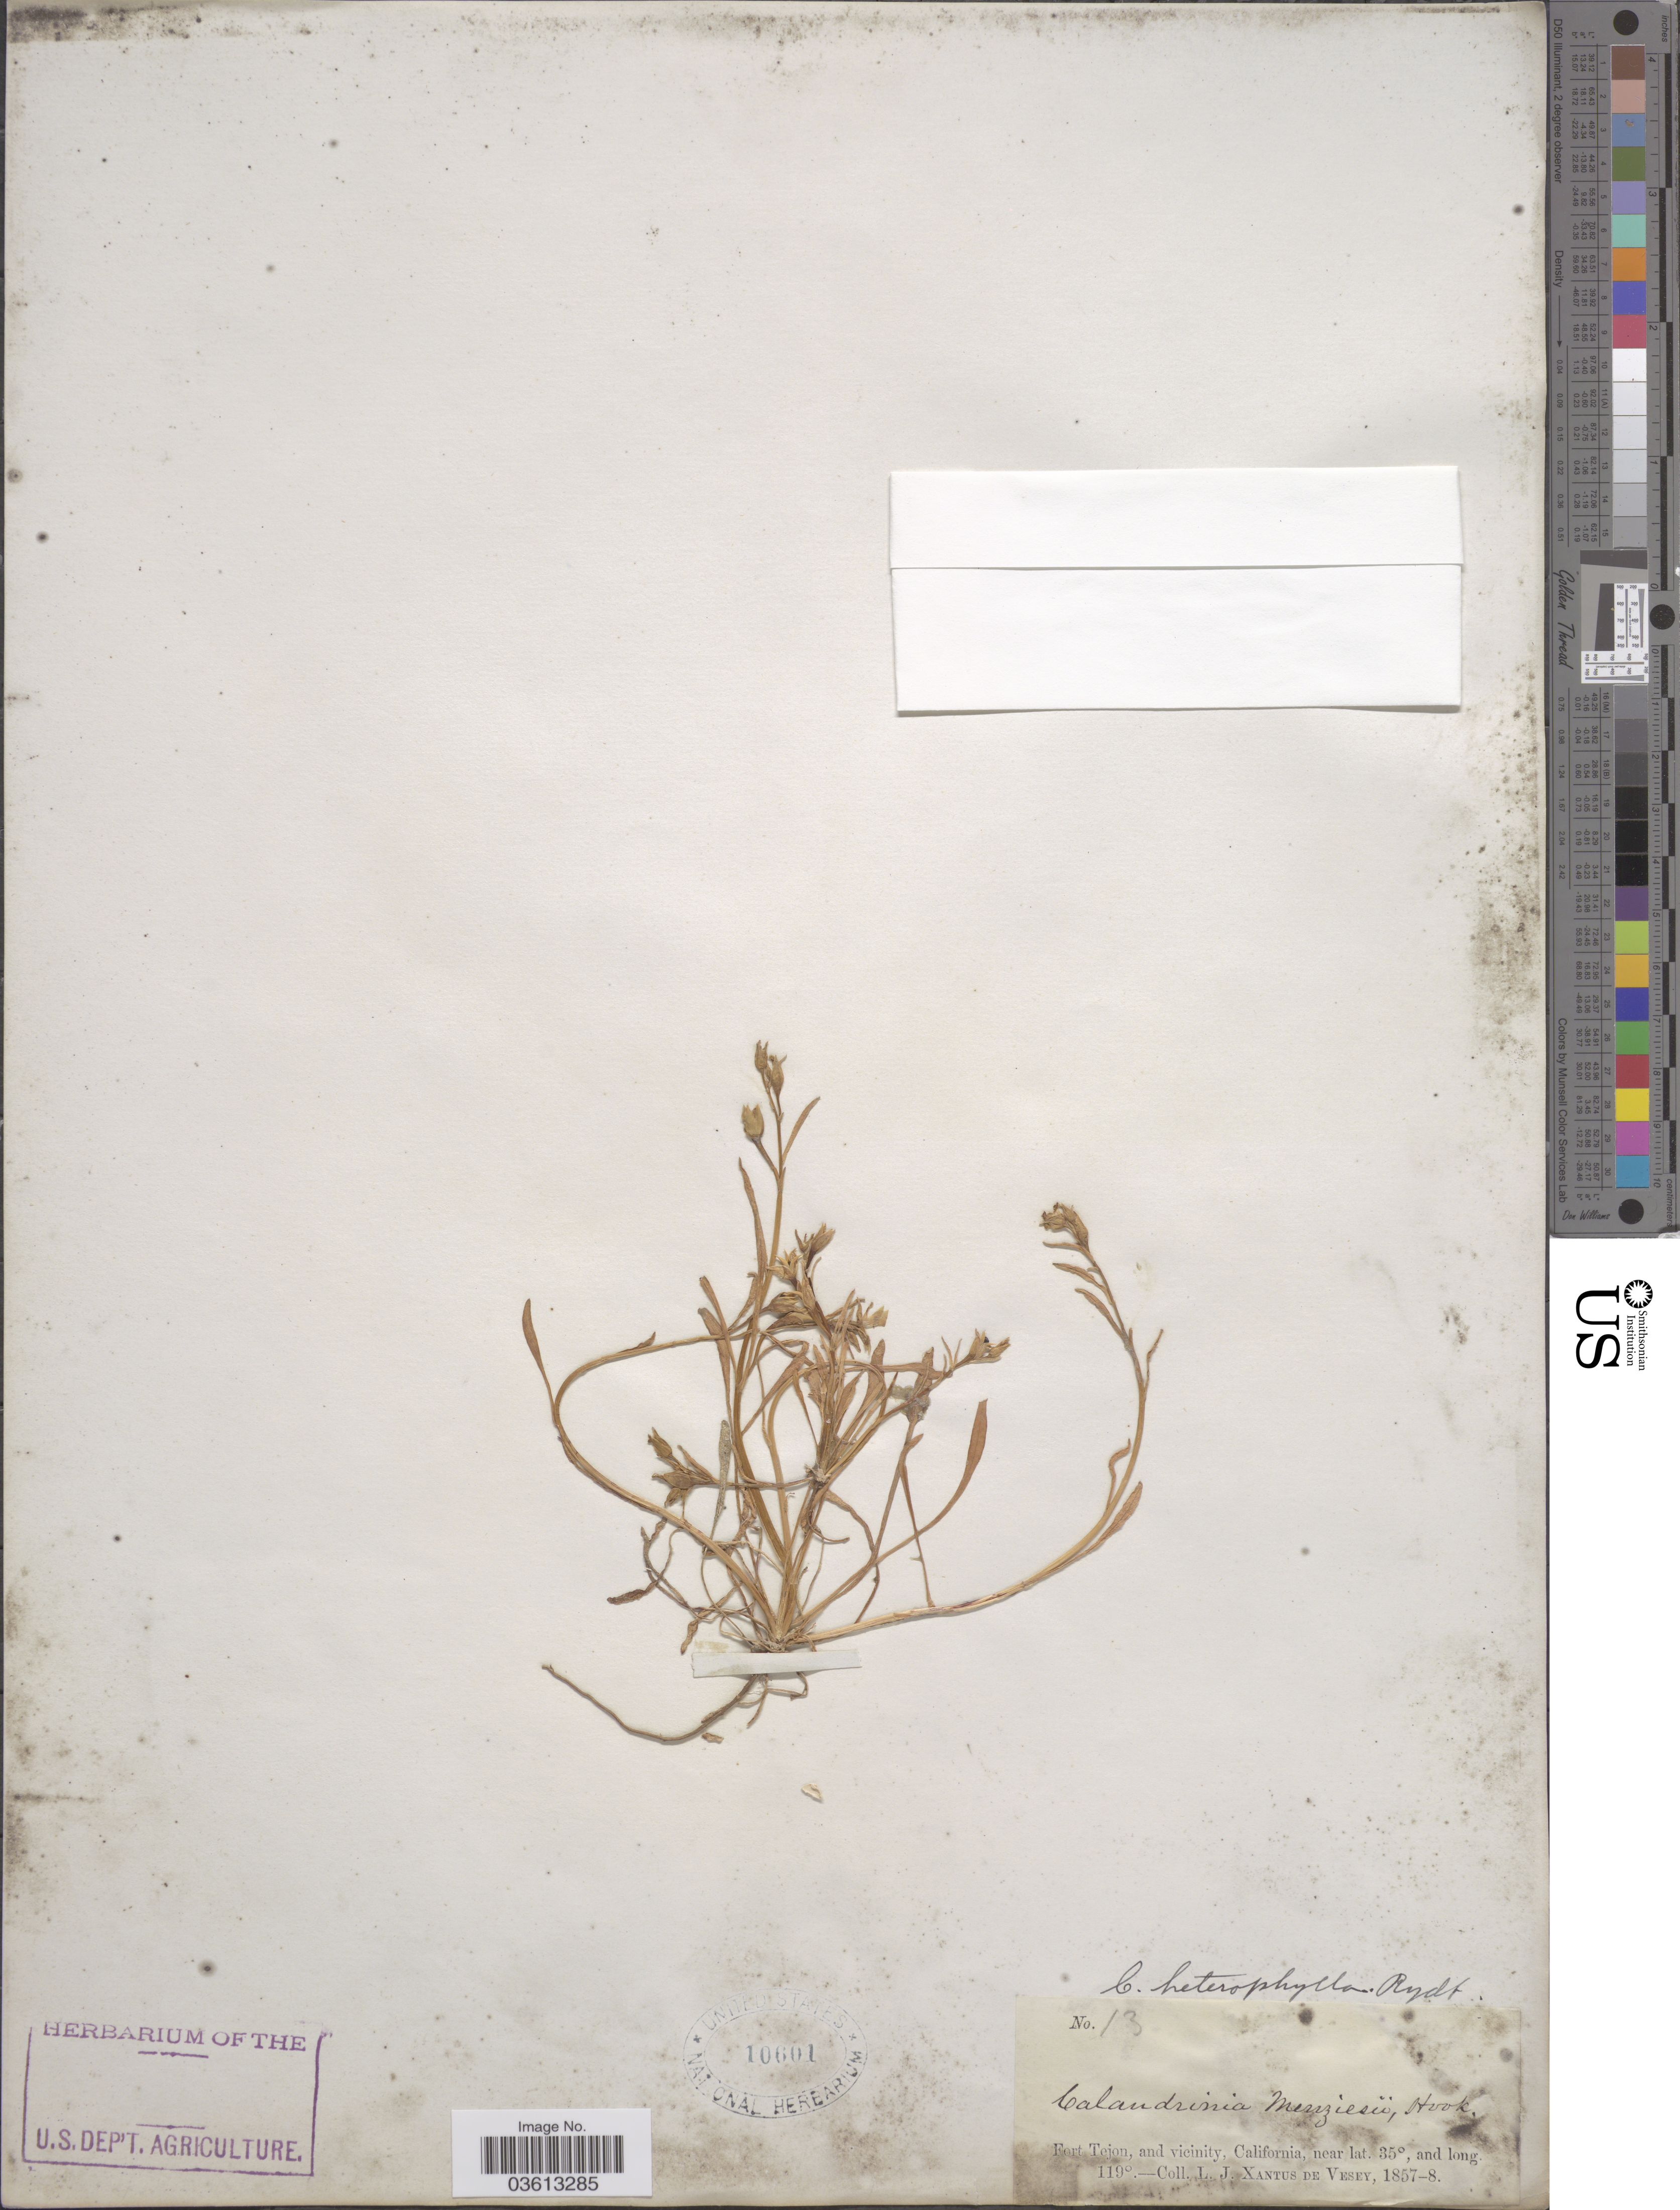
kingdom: Plantae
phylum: Tracheophyta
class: Magnoliopsida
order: Caryophyllales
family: Montiaceae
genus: Calandrinia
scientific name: Calandrinia ciliata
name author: (Ruiz & Pav.) DC.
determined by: Strong, Mark T., (BOT), Smithsonian Institution - National Museum of Natural History (UNITED STATES)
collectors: L. Xantus de Vesey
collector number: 13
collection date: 1857/1858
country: United States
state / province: California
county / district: Kern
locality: Fort Tejon, and vicinity.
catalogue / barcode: US 10601